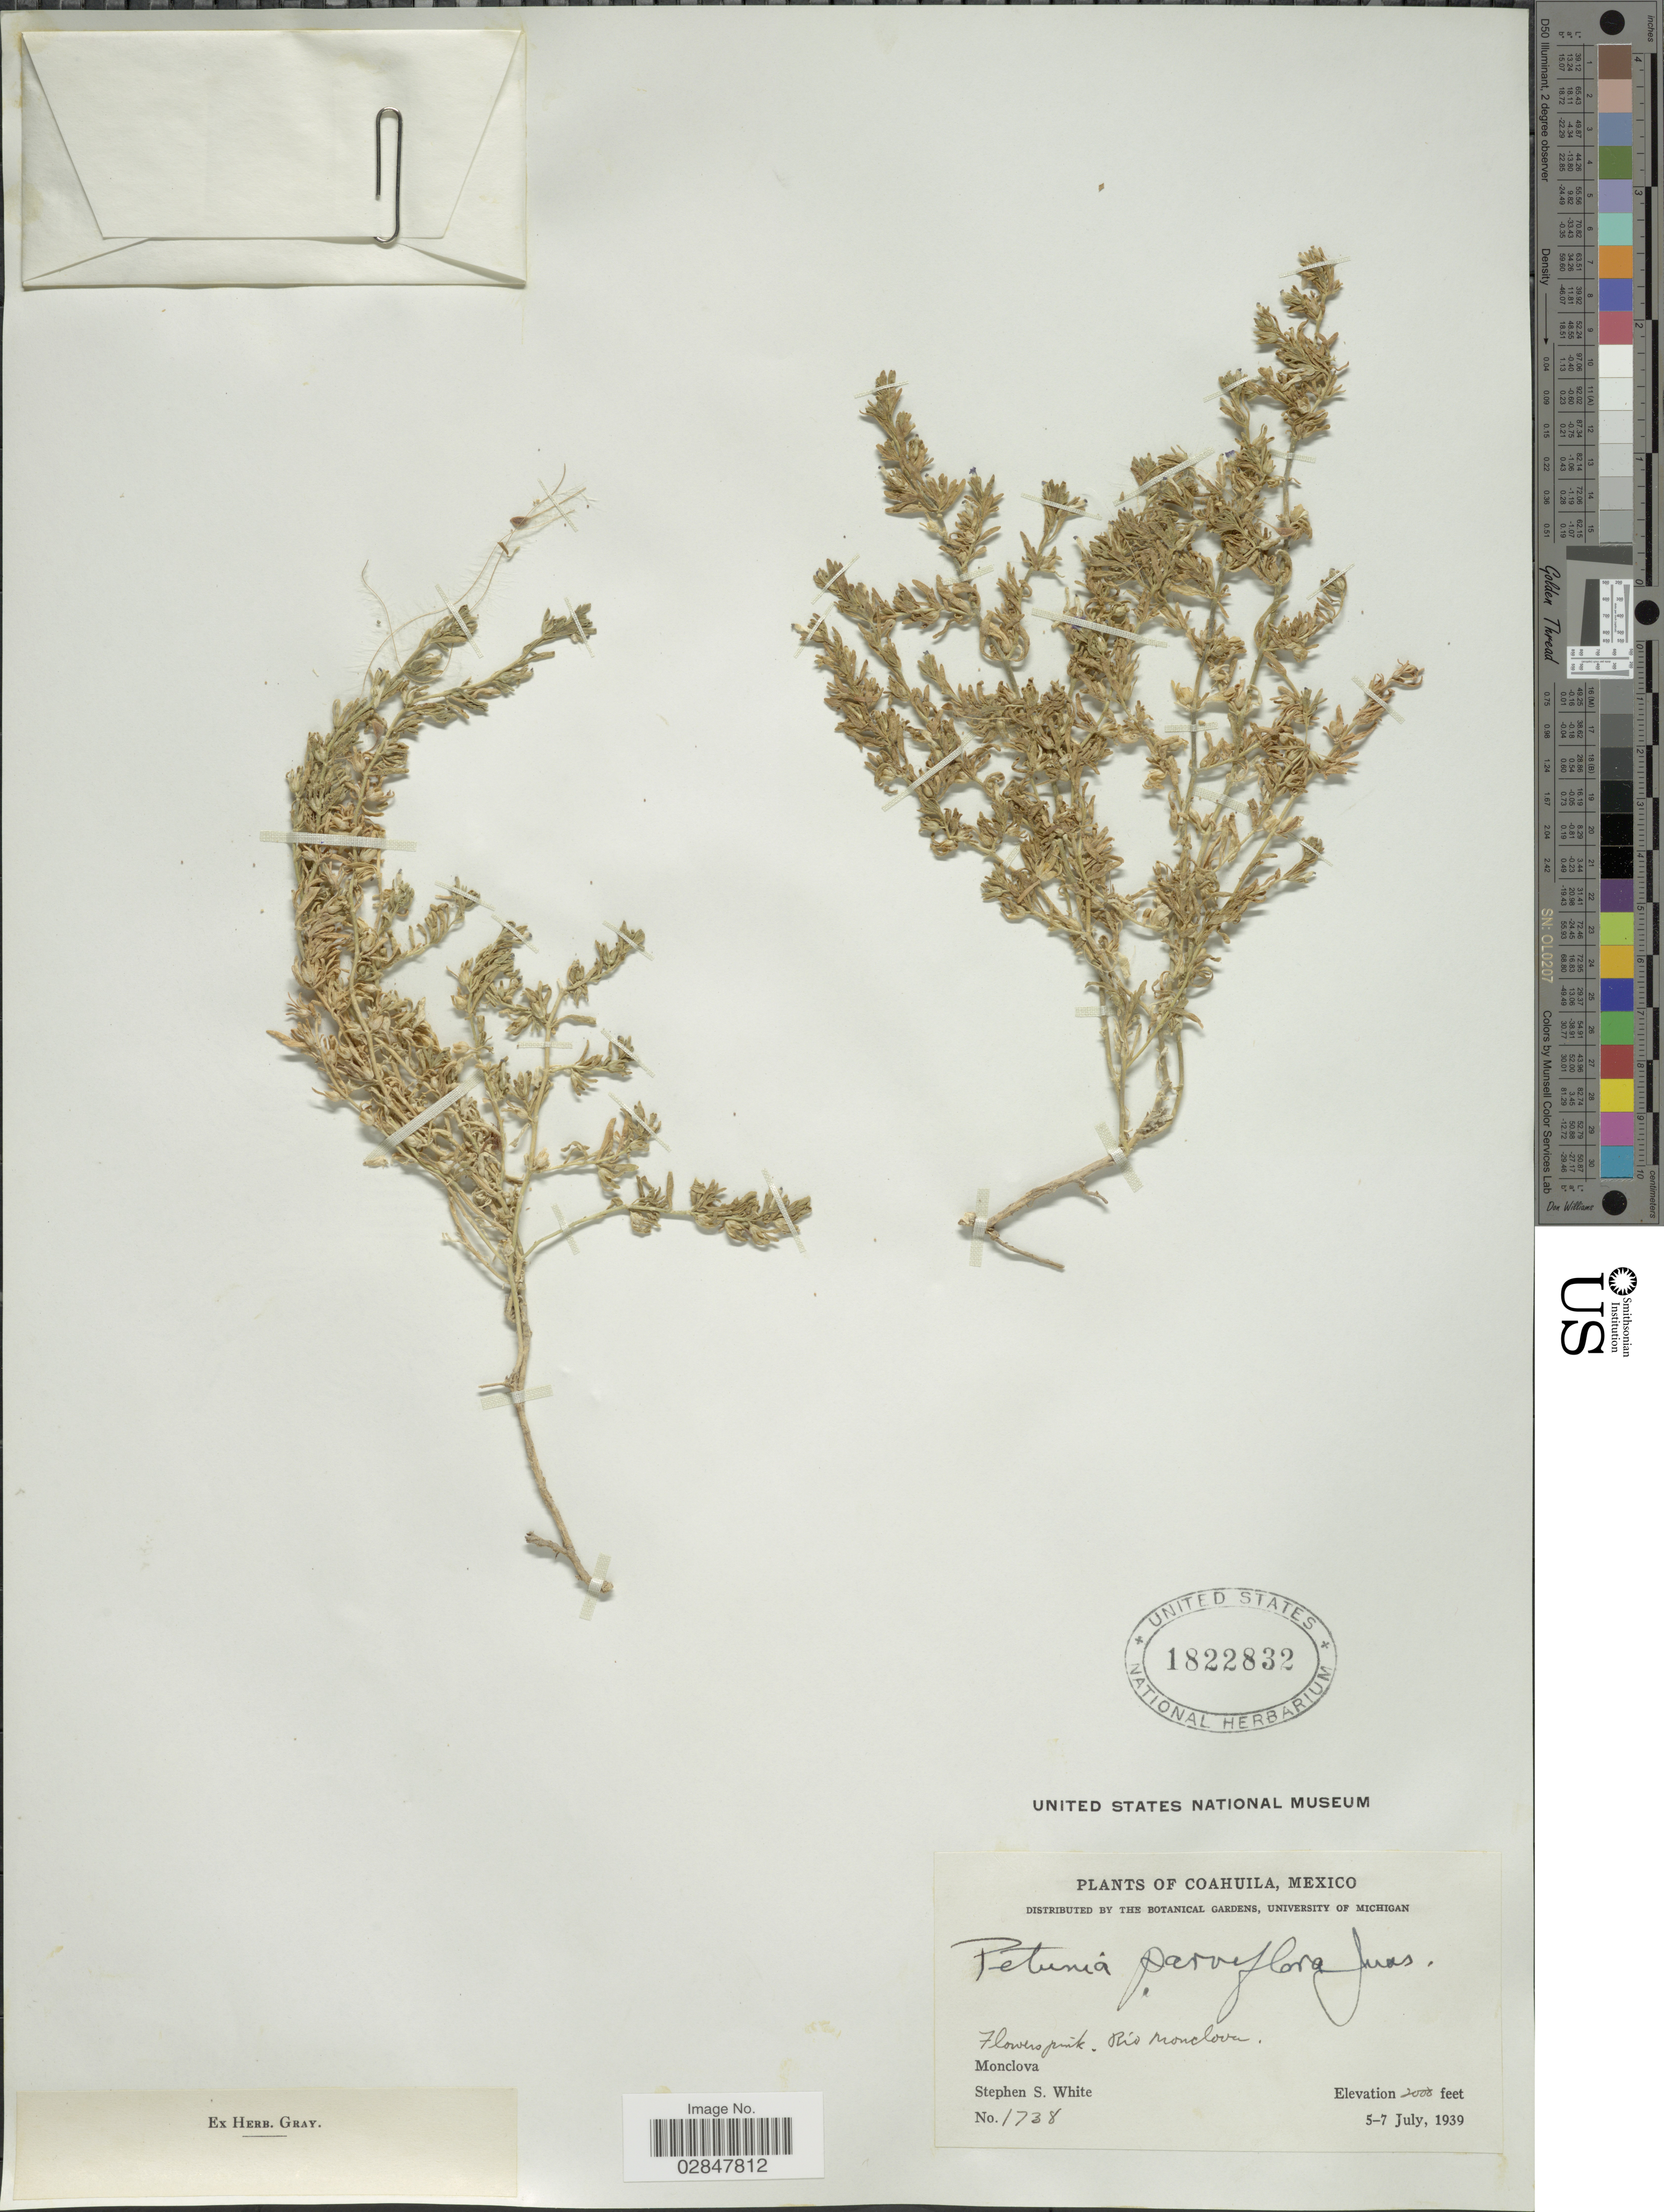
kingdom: Plantae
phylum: Tracheophyta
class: Magnoliopsida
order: Solanales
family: Solanaceae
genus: Petunia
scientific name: Petunia parviflora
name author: Juss.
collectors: S. S. White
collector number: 1738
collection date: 1939-07-05/1939-07-07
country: Mexico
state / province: Coahuila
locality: Rio Monclova. Monclova.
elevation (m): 610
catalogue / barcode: US 1822832